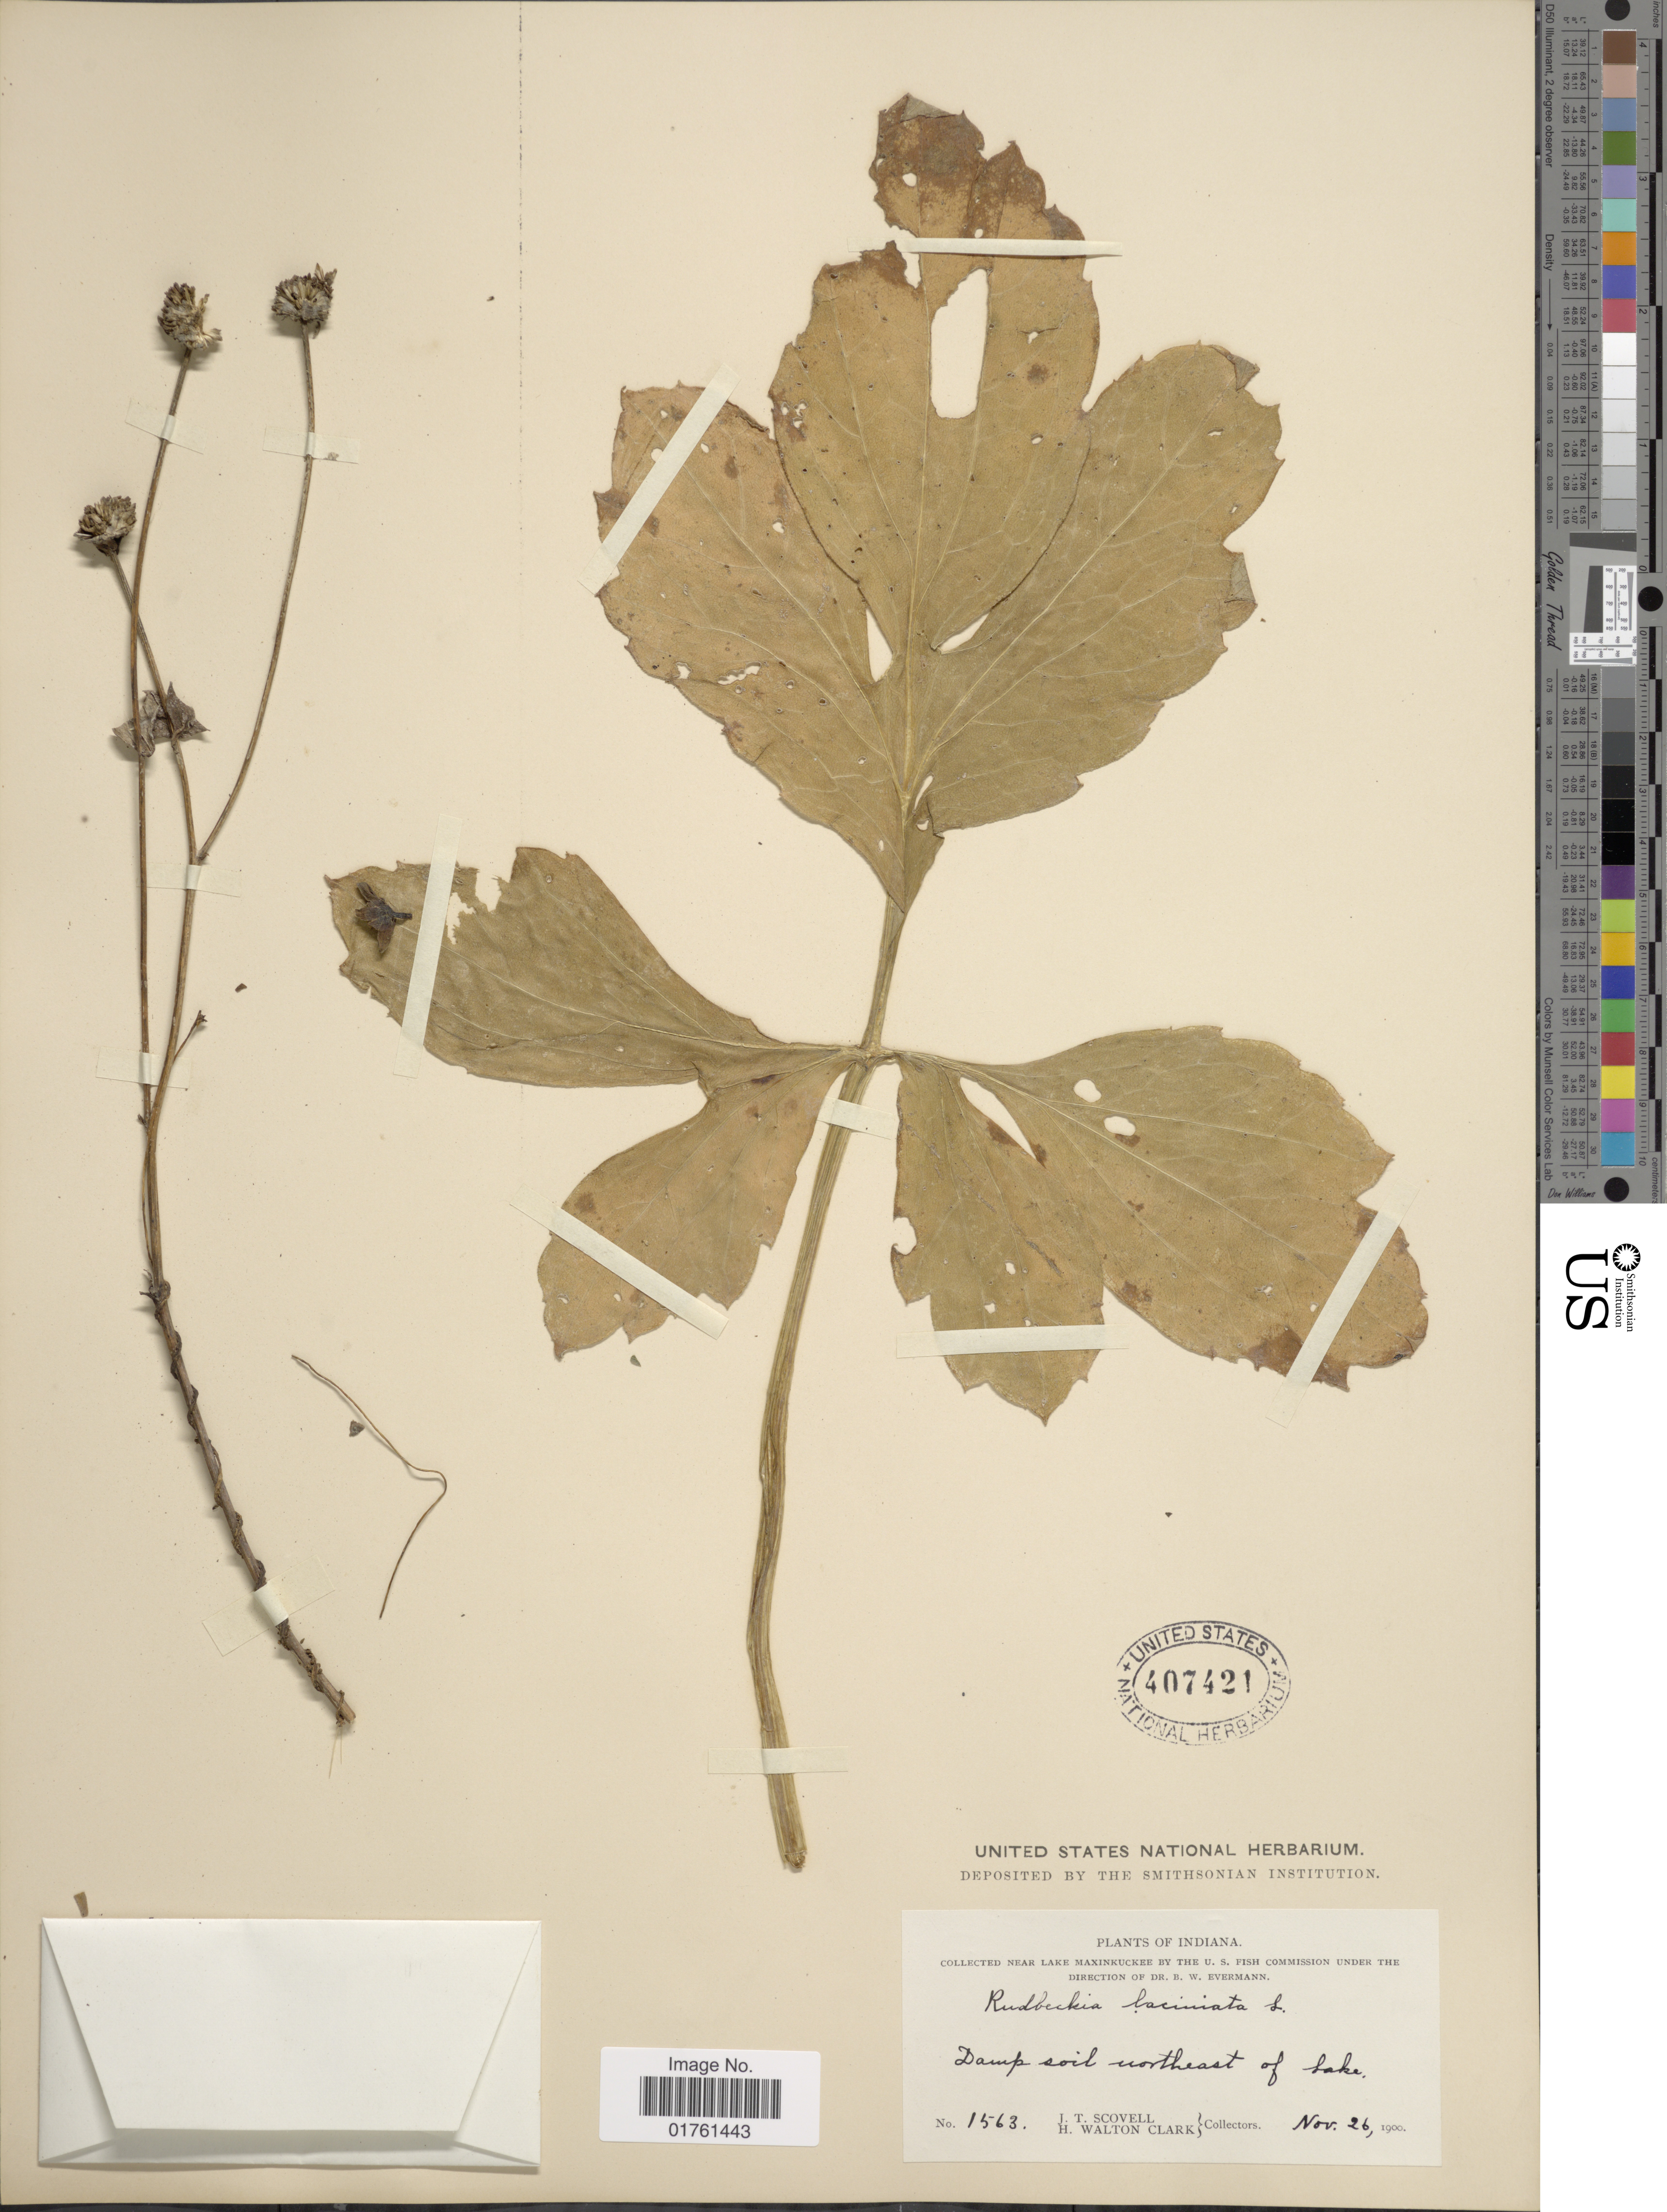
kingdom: Plantae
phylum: Tracheophyta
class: Magnoliopsida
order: Asterales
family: Asteraceae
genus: Rudbeckia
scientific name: Rudbeckia laciniata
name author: L.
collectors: J. T. Scovell & H. W. Clark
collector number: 1563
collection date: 1900-11-26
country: United States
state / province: Indiana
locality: Near Lake Maxinkuckee, Damp soil northeast of Lake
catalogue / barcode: US 407421